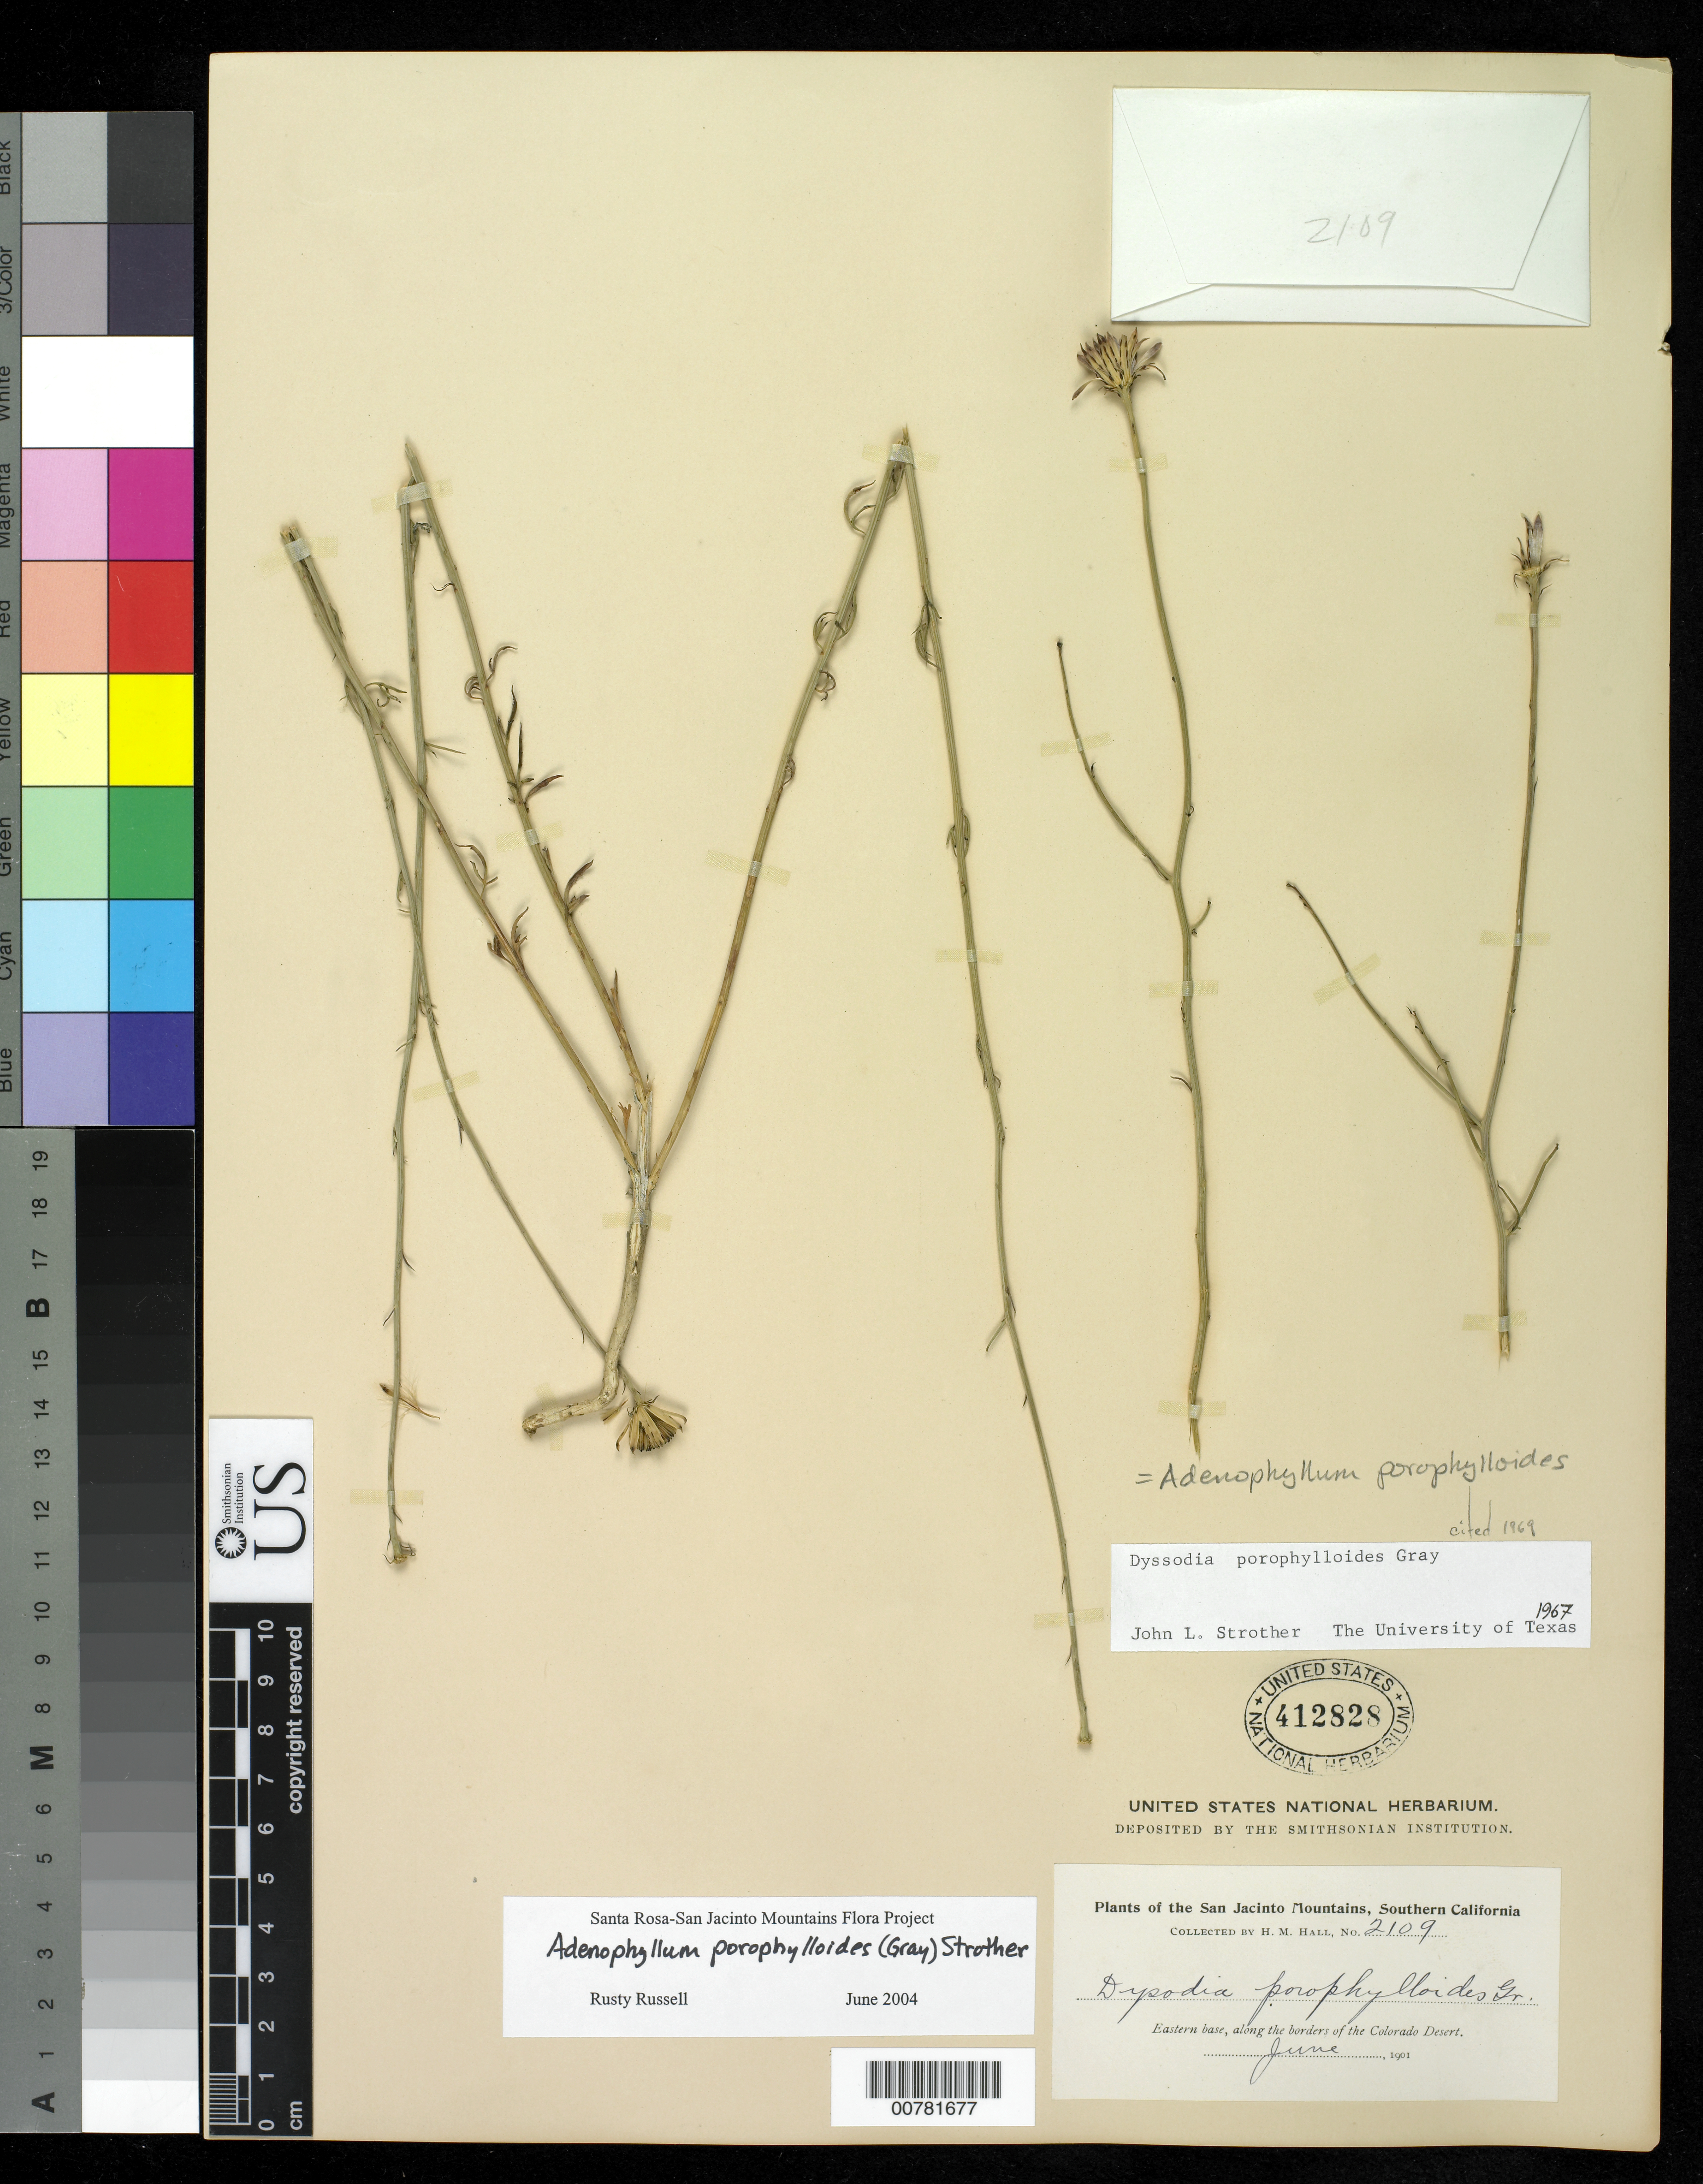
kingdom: Plantae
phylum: Tracheophyta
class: Magnoliopsida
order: Asterales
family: Asteraceae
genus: Adenophyllum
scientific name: Adenophyllum porophylloides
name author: (A. Gray) Strother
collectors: H. M. Hall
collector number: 2109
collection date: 1901-06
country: United States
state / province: California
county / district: Riverside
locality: Eastern base, along the borders of the Colorado Desert, San Jacinto Mountains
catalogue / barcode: US 412828